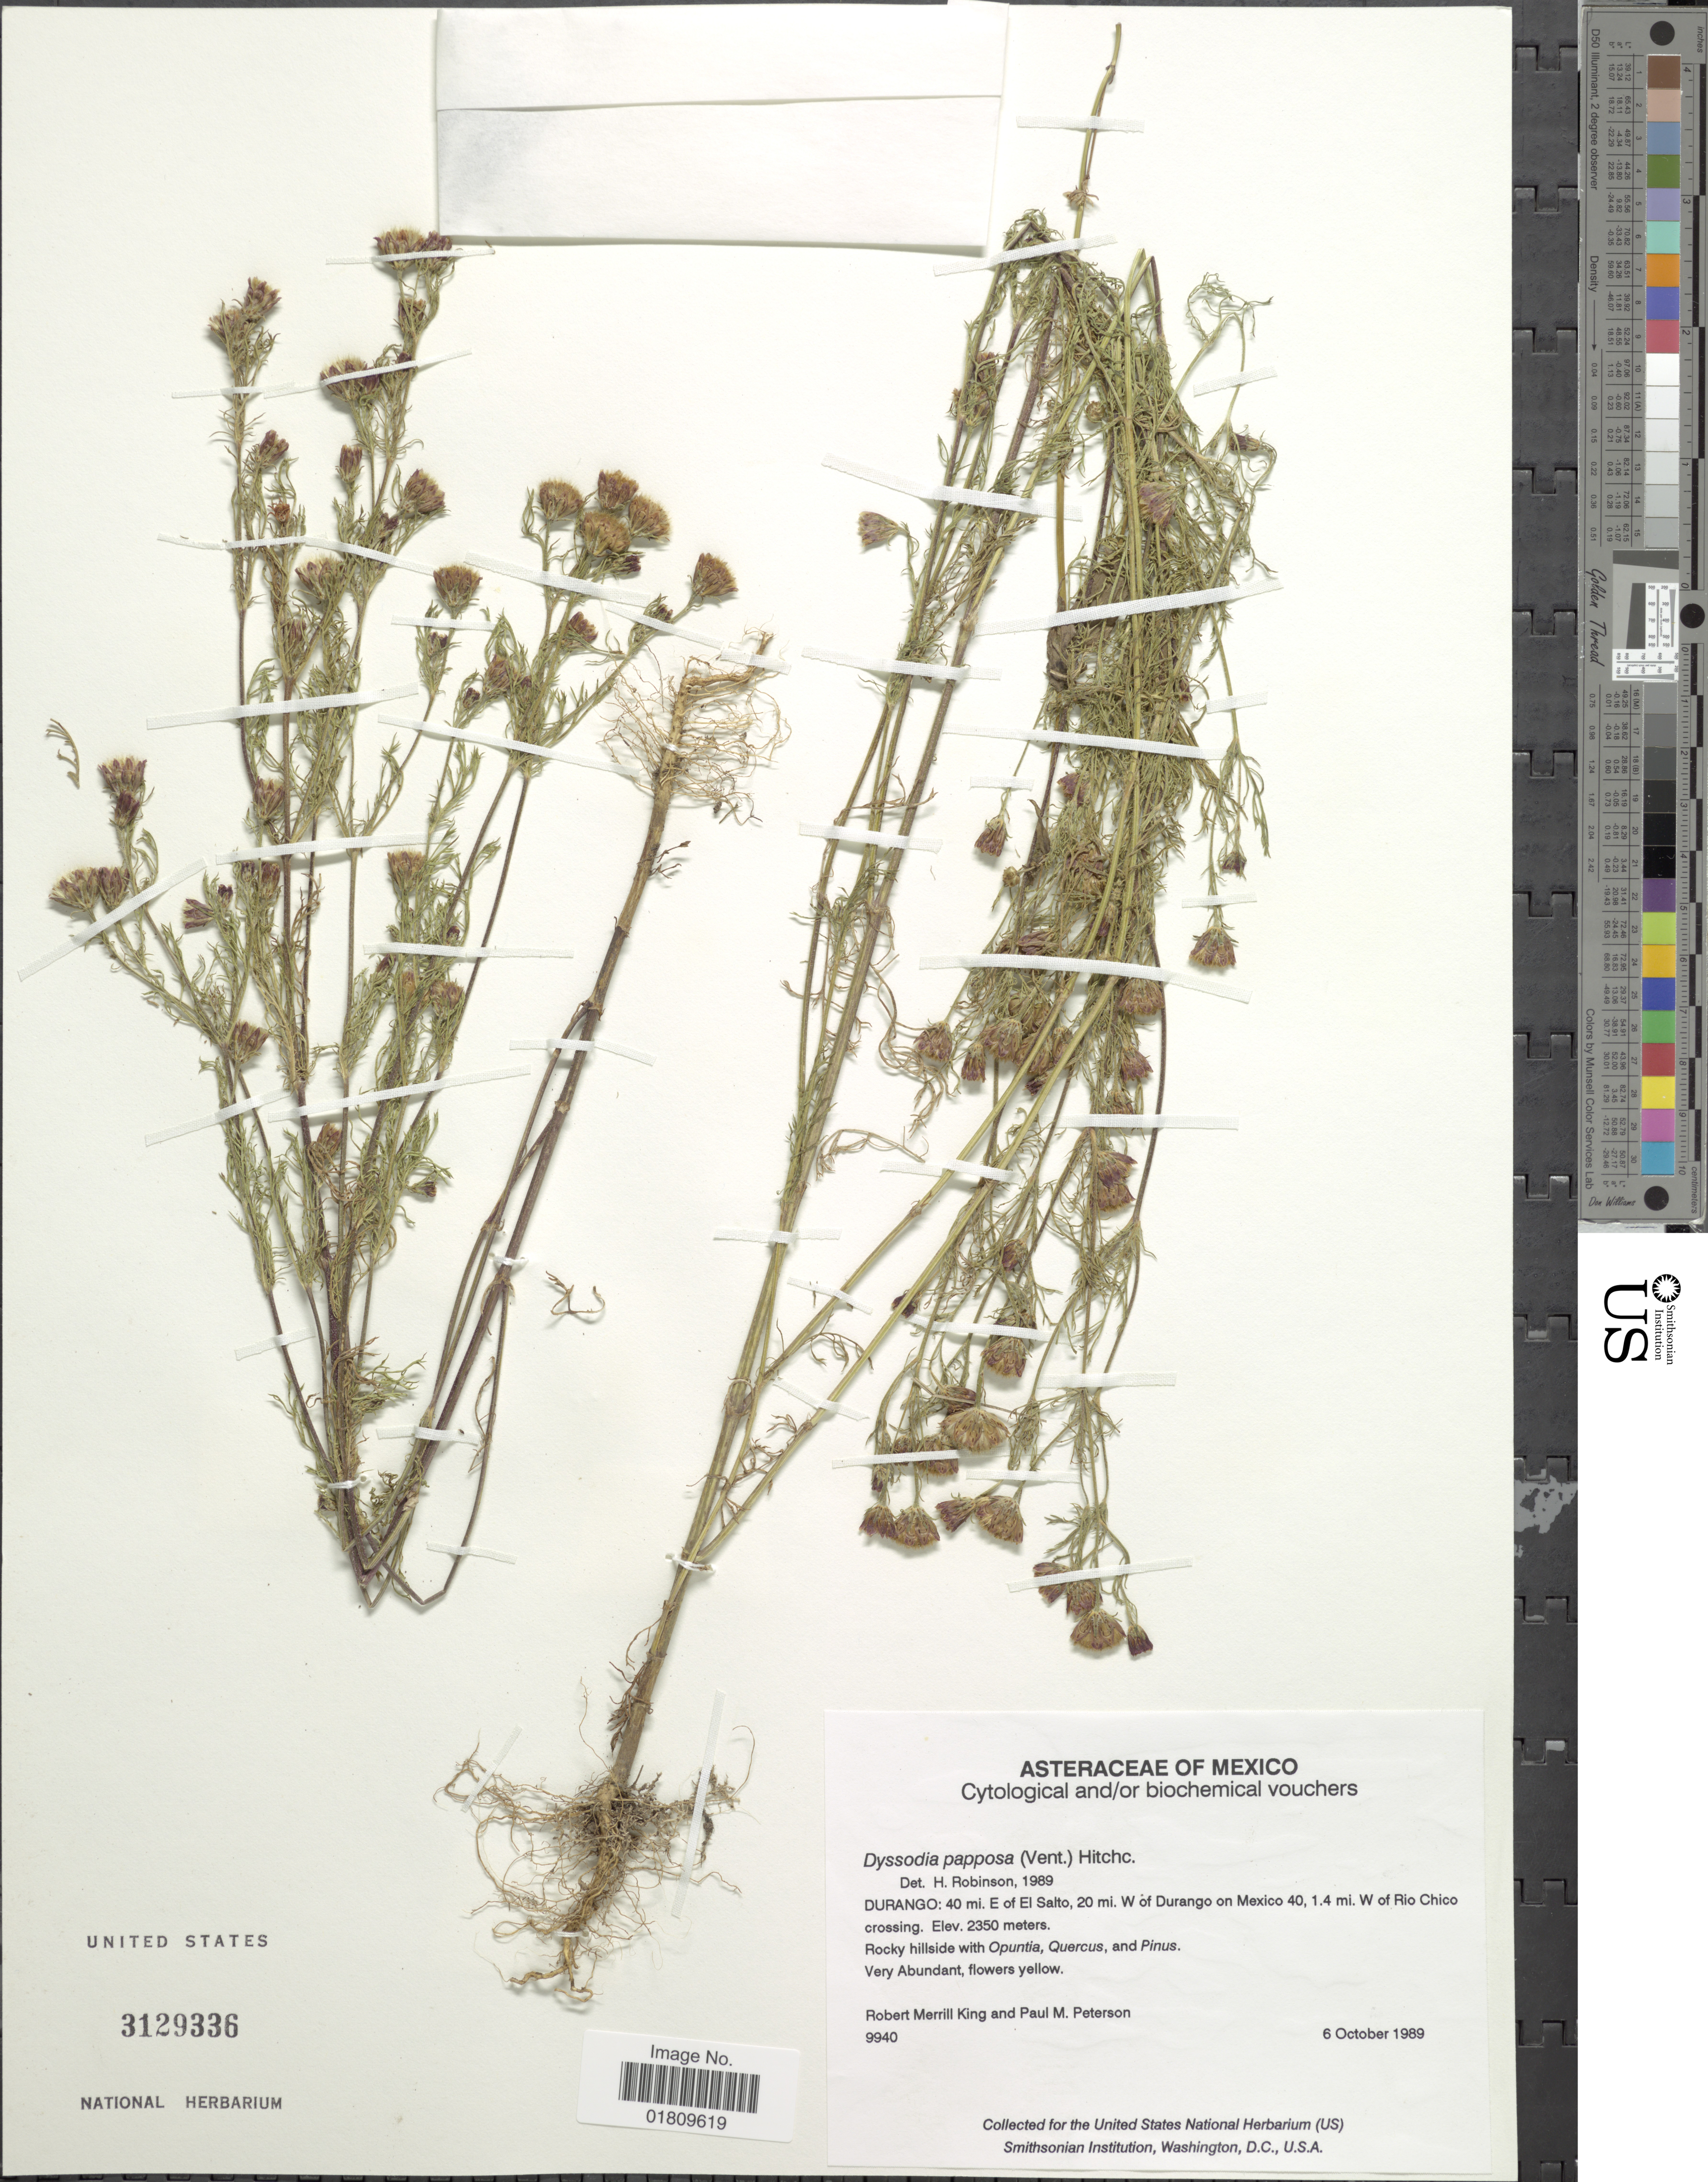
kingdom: Plantae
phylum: Tracheophyta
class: Magnoliopsida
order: Asterales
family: Asteraceae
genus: Dyssodia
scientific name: Dyssodia papposa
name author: (Vent.) Hitchc.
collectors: R. M. King & P. M. Peterson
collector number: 9940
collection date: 1989-10-06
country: Mexico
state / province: Durango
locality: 40 mi. E of El Salto, 20 mi. W of Durango on Mexico 40, 1.4 W of Rio Chico crossing, rocky hillside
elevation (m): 2350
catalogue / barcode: US 3129336